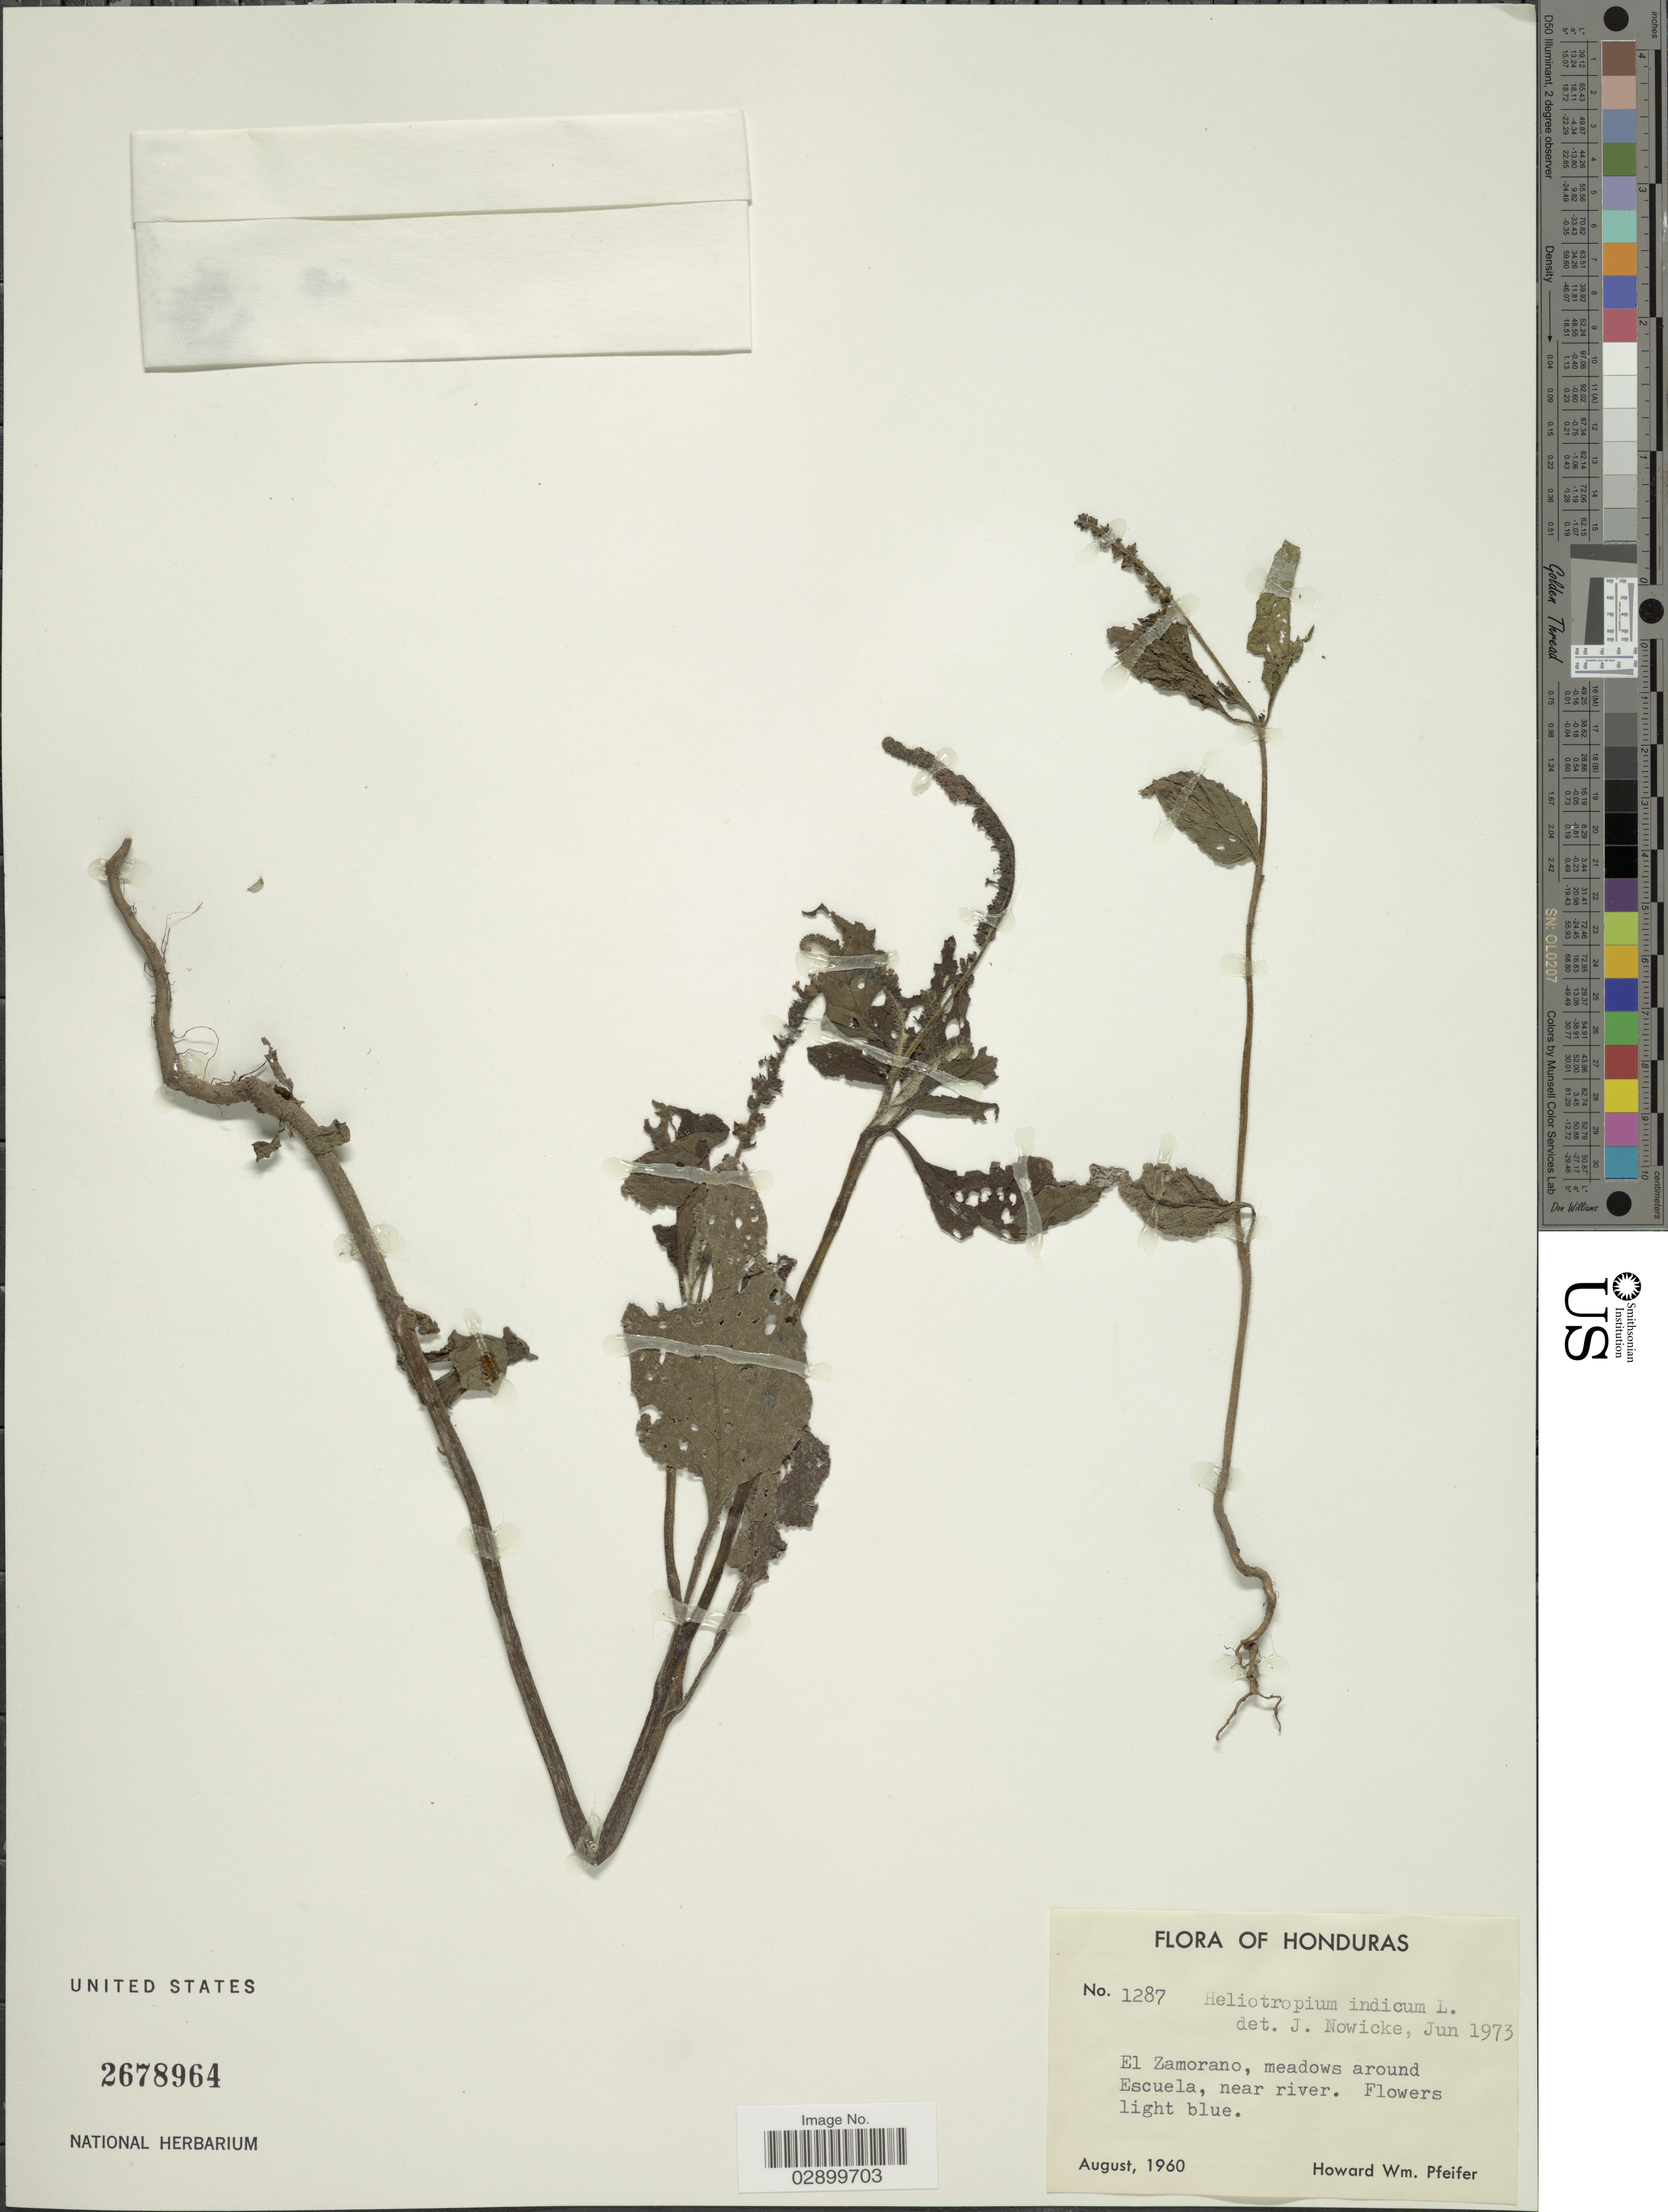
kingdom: Plantae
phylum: Tracheophyta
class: Magnoliopsida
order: Boraginales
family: Heliotropiaceae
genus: Heliotropium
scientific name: Heliotropium indicum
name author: L.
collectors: H. W. Pfeifer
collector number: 1287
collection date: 1960-08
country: Honduras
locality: El Zamorano, meadows around Escuela, near river.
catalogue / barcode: US 2678964